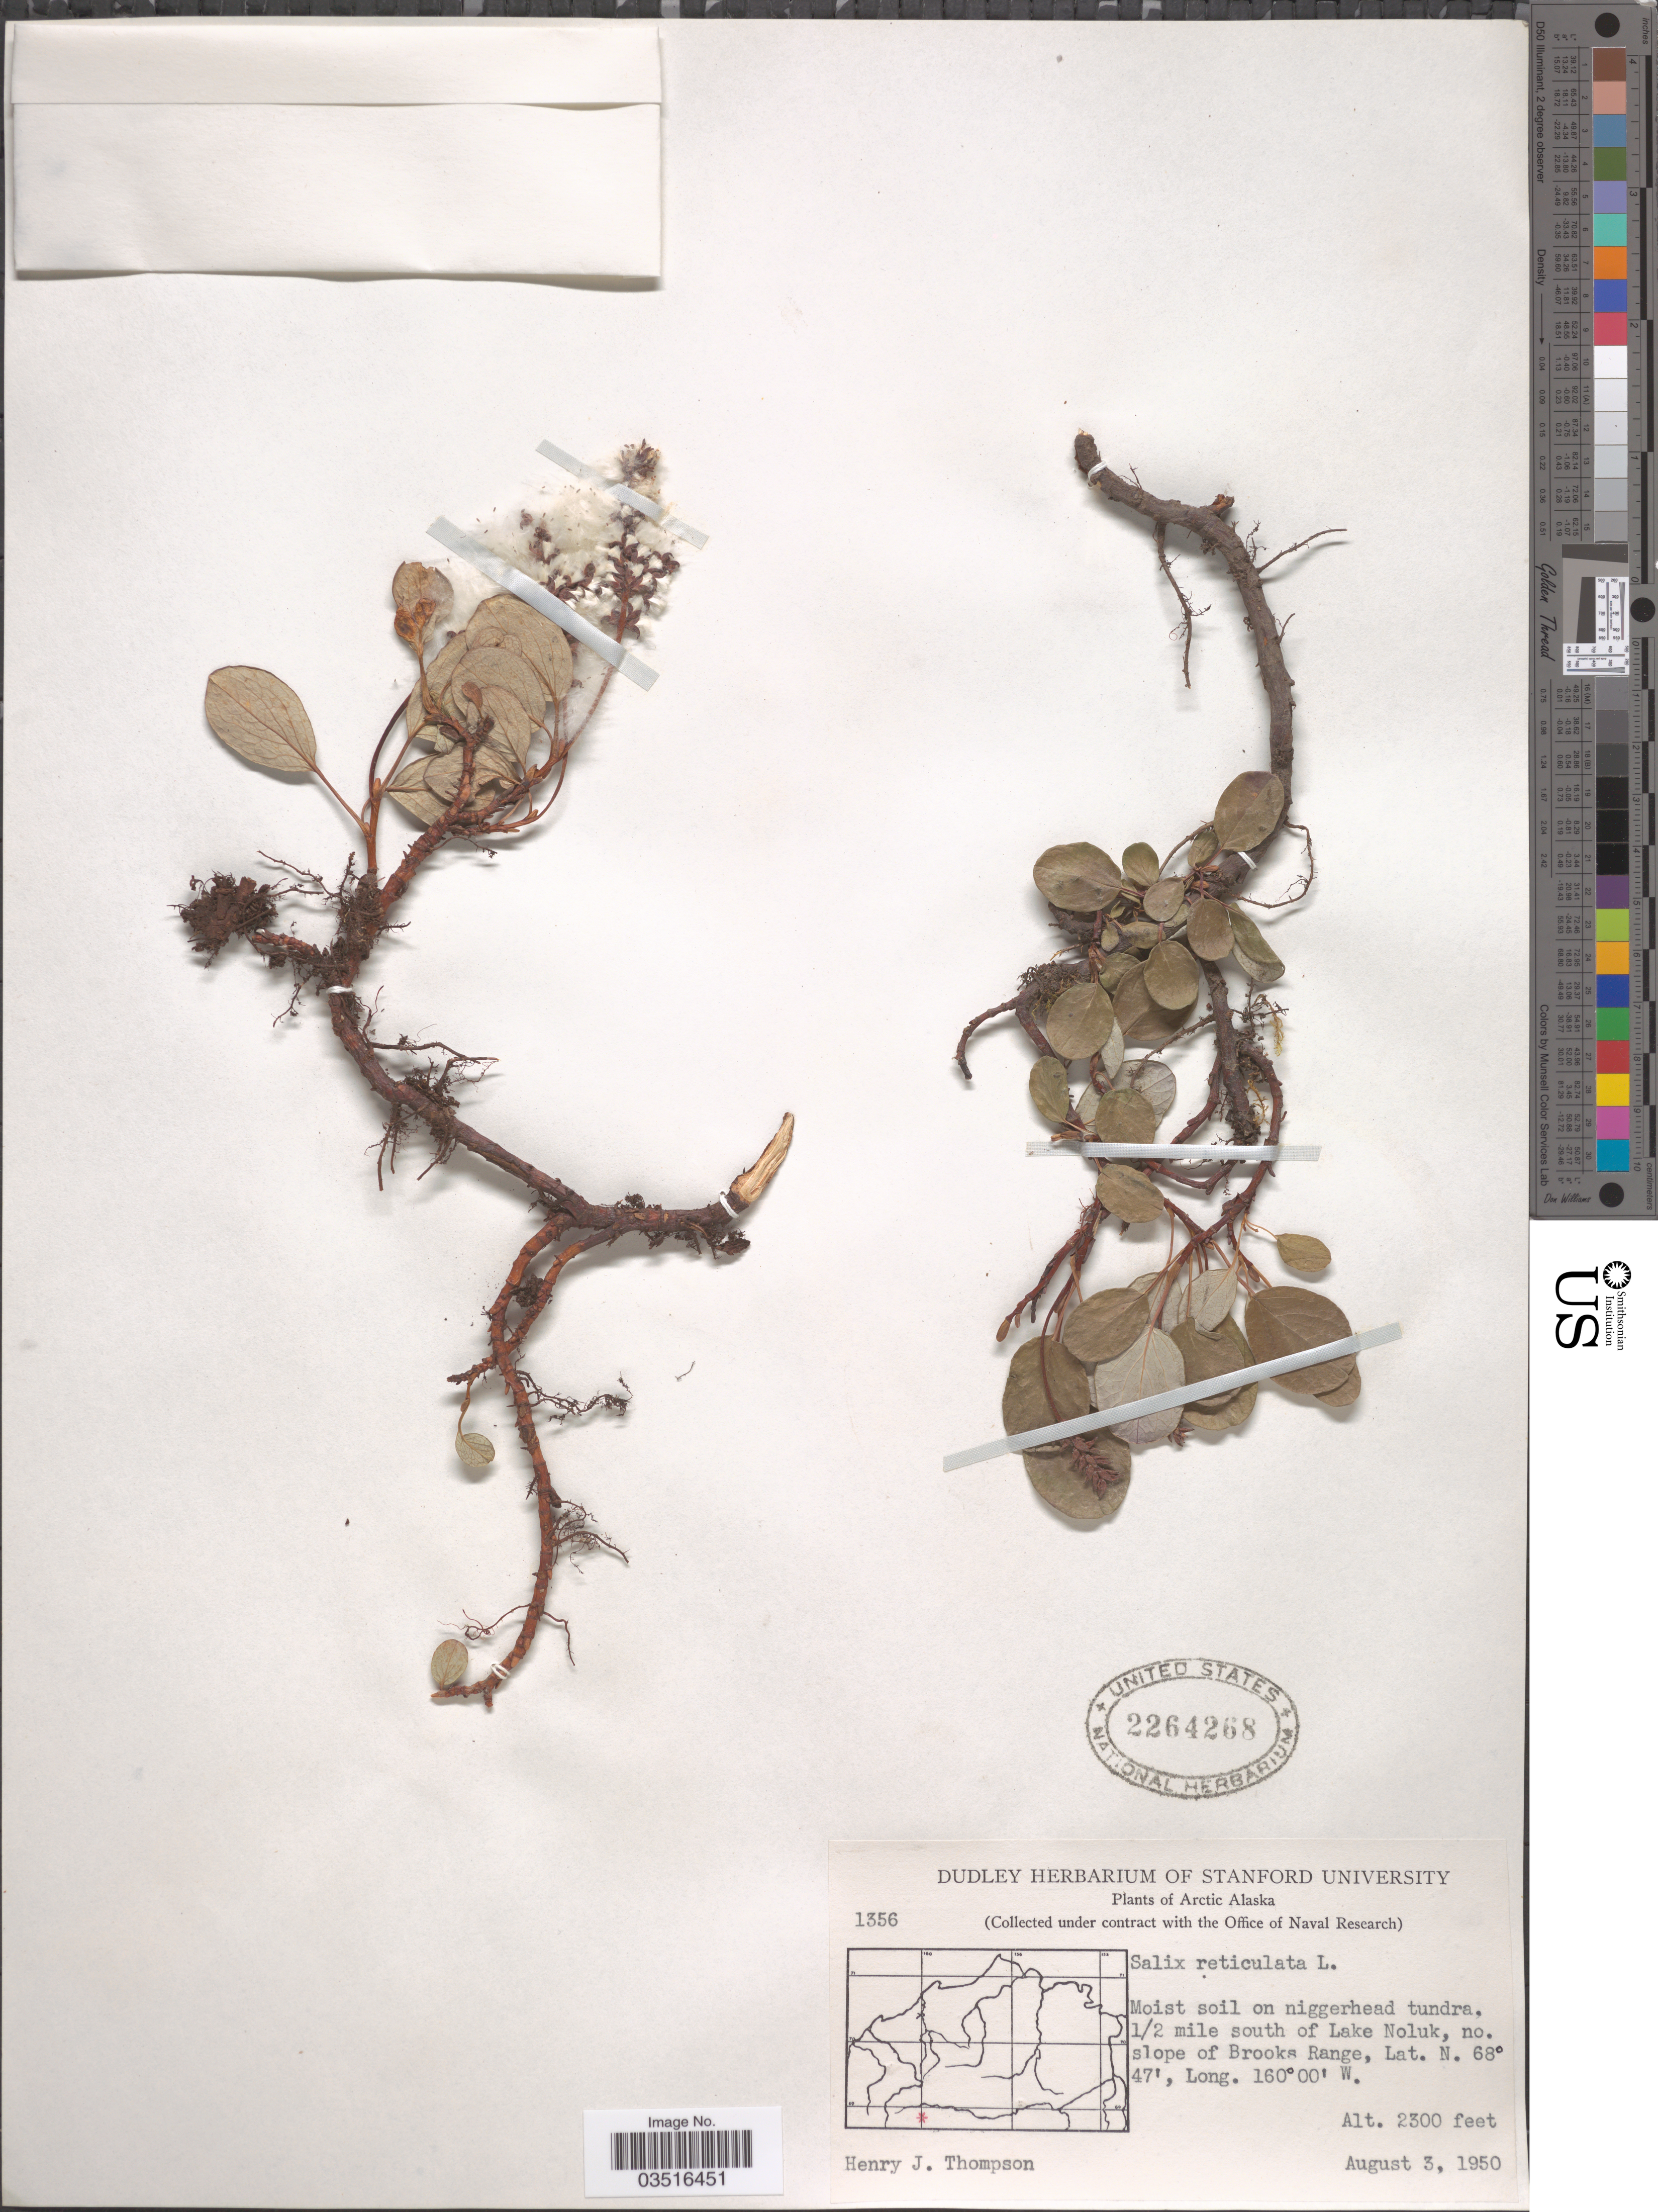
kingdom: Plantae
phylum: Tracheophyta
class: Magnoliopsida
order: Malpighiales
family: Salicaceae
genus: Salix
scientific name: Salix reticulata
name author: L.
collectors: H. Thompson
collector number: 1356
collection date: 1950-08-03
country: United States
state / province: Alaska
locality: Arctic Alaska. ½ mile south of Lake Noluk, no. slope of Brooks Range.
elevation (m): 701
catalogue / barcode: US 2264268